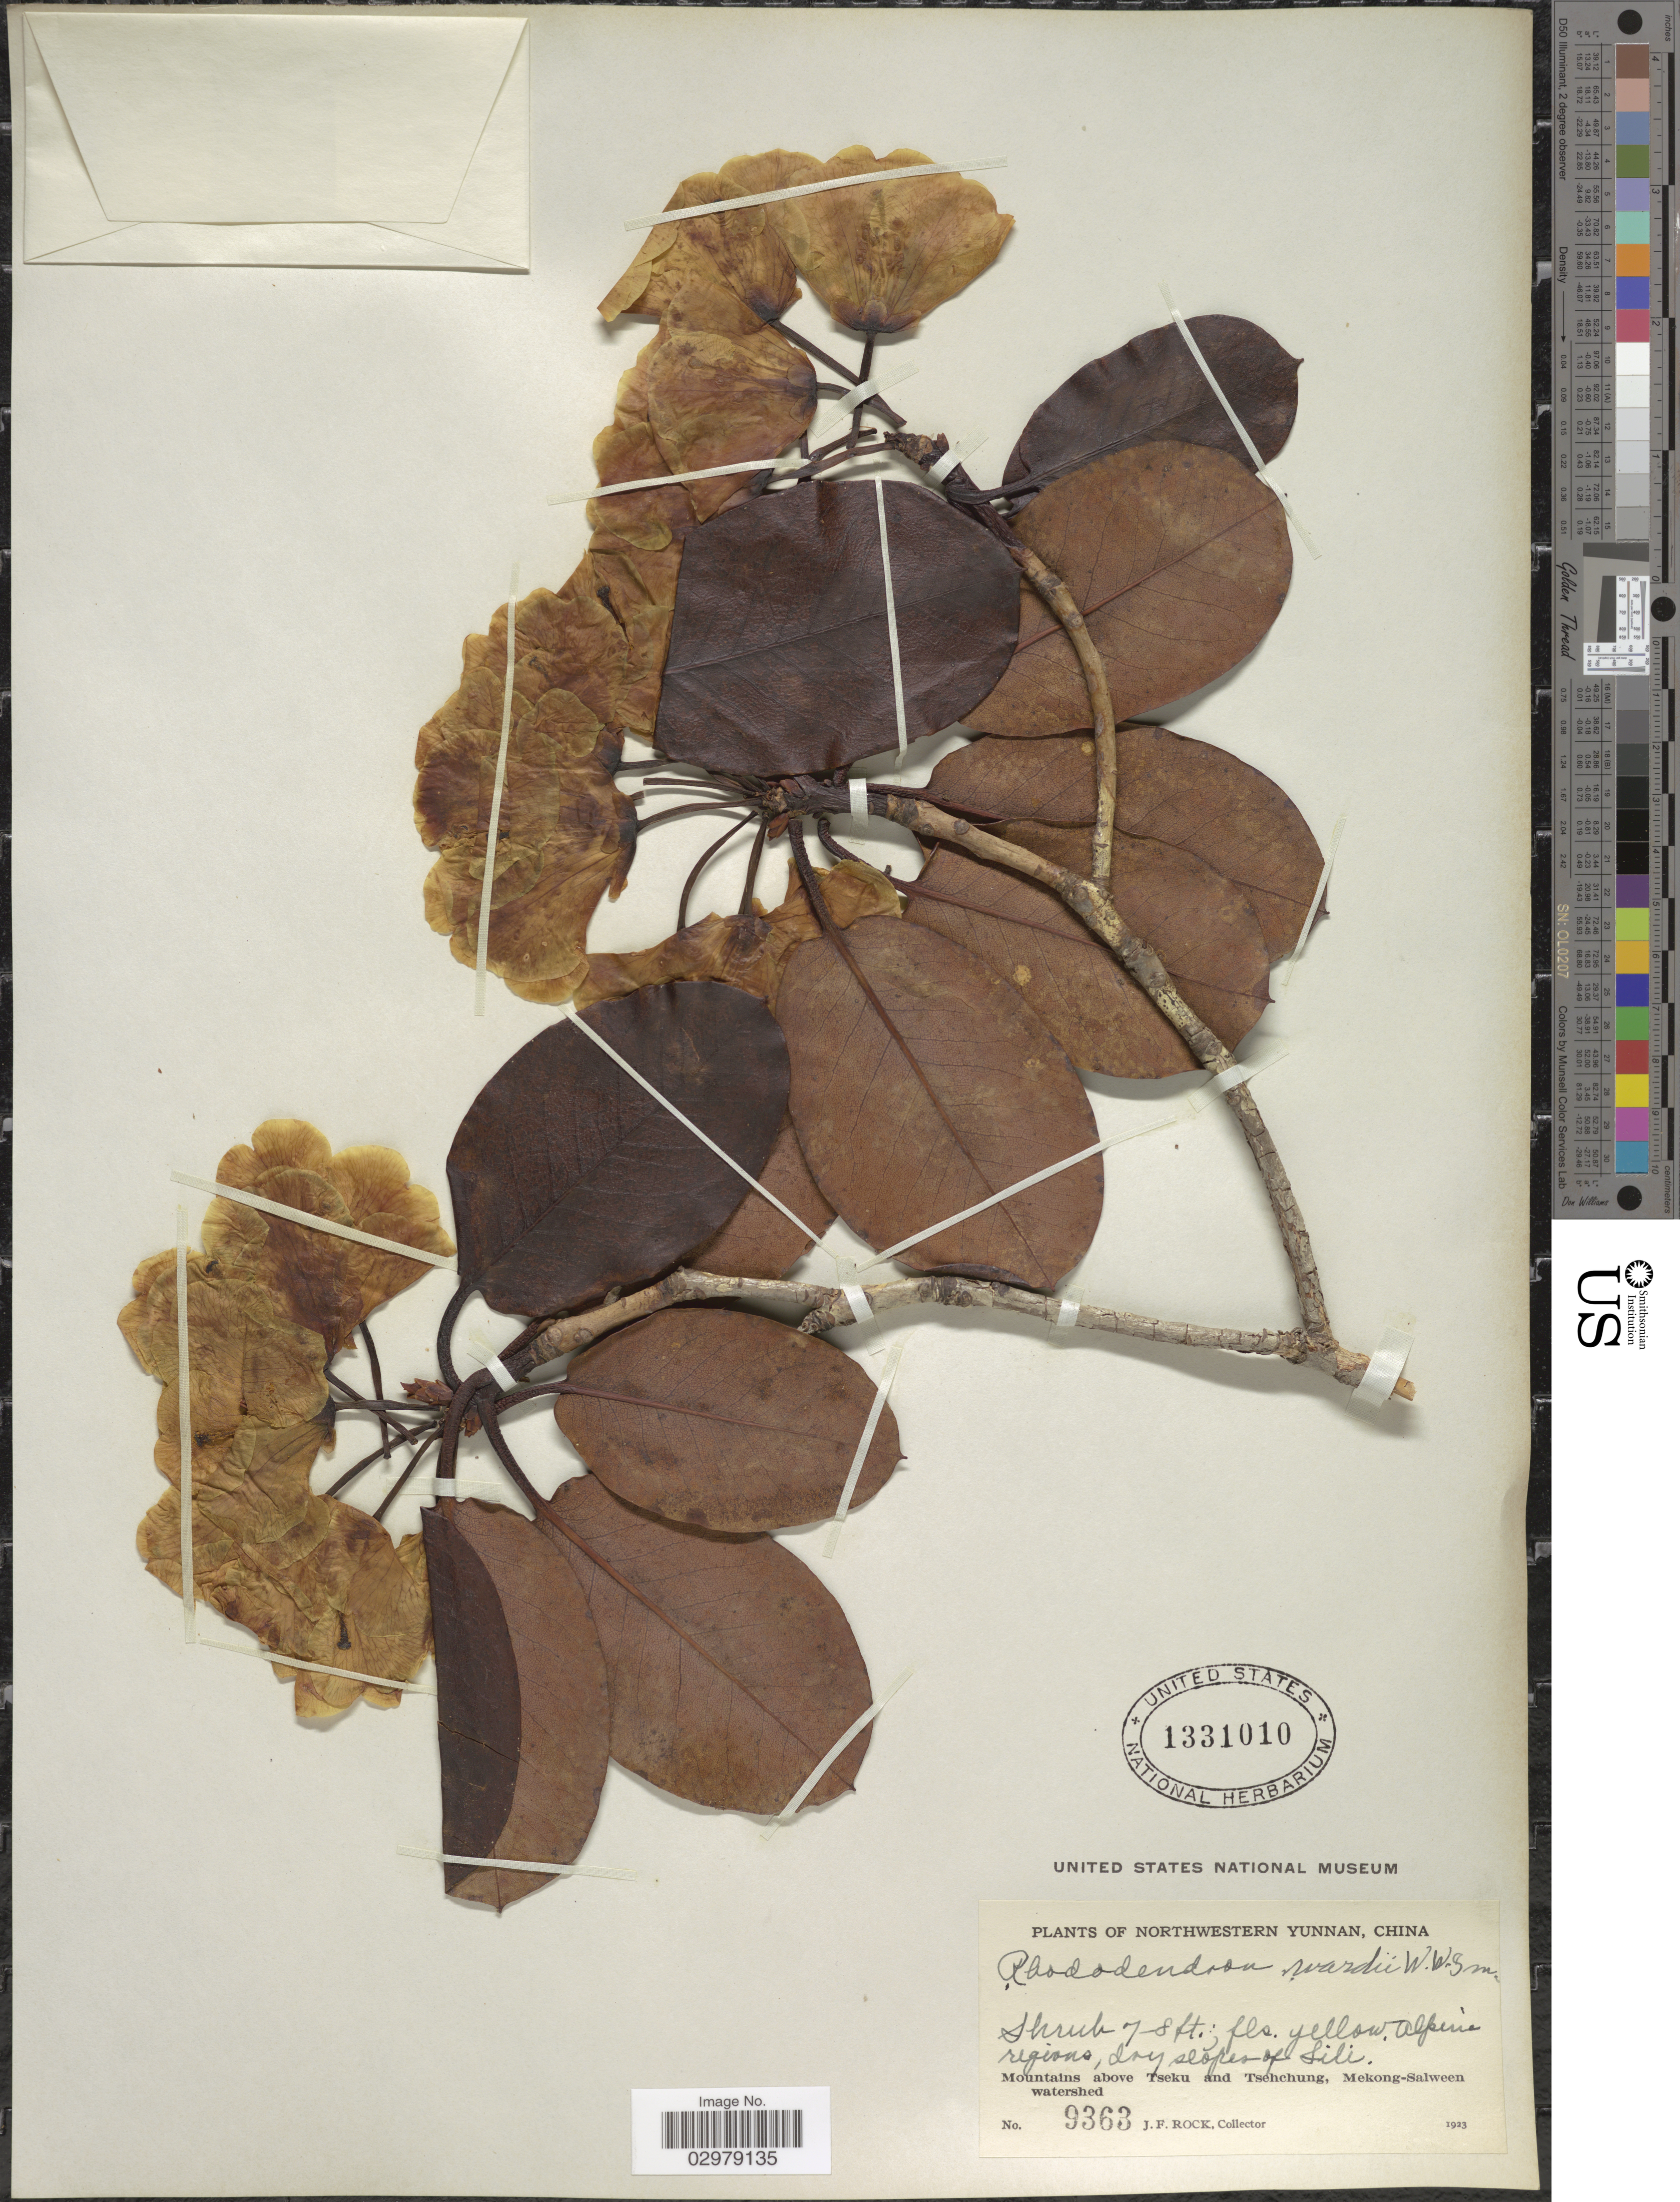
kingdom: Plantae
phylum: Tracheophyta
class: Magnoliopsida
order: Ericales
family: Ericaceae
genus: Rhododendron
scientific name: Rhododendron wardii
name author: W.W. Sm.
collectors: J. Rock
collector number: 9363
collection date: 1923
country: China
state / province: Yunnan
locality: Northwestern Yunnan. Alpine regions, dry slope of Sili. Mountains above Tseku and Tsehchung, Mekong-Salween watershed.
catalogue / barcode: US 1331010